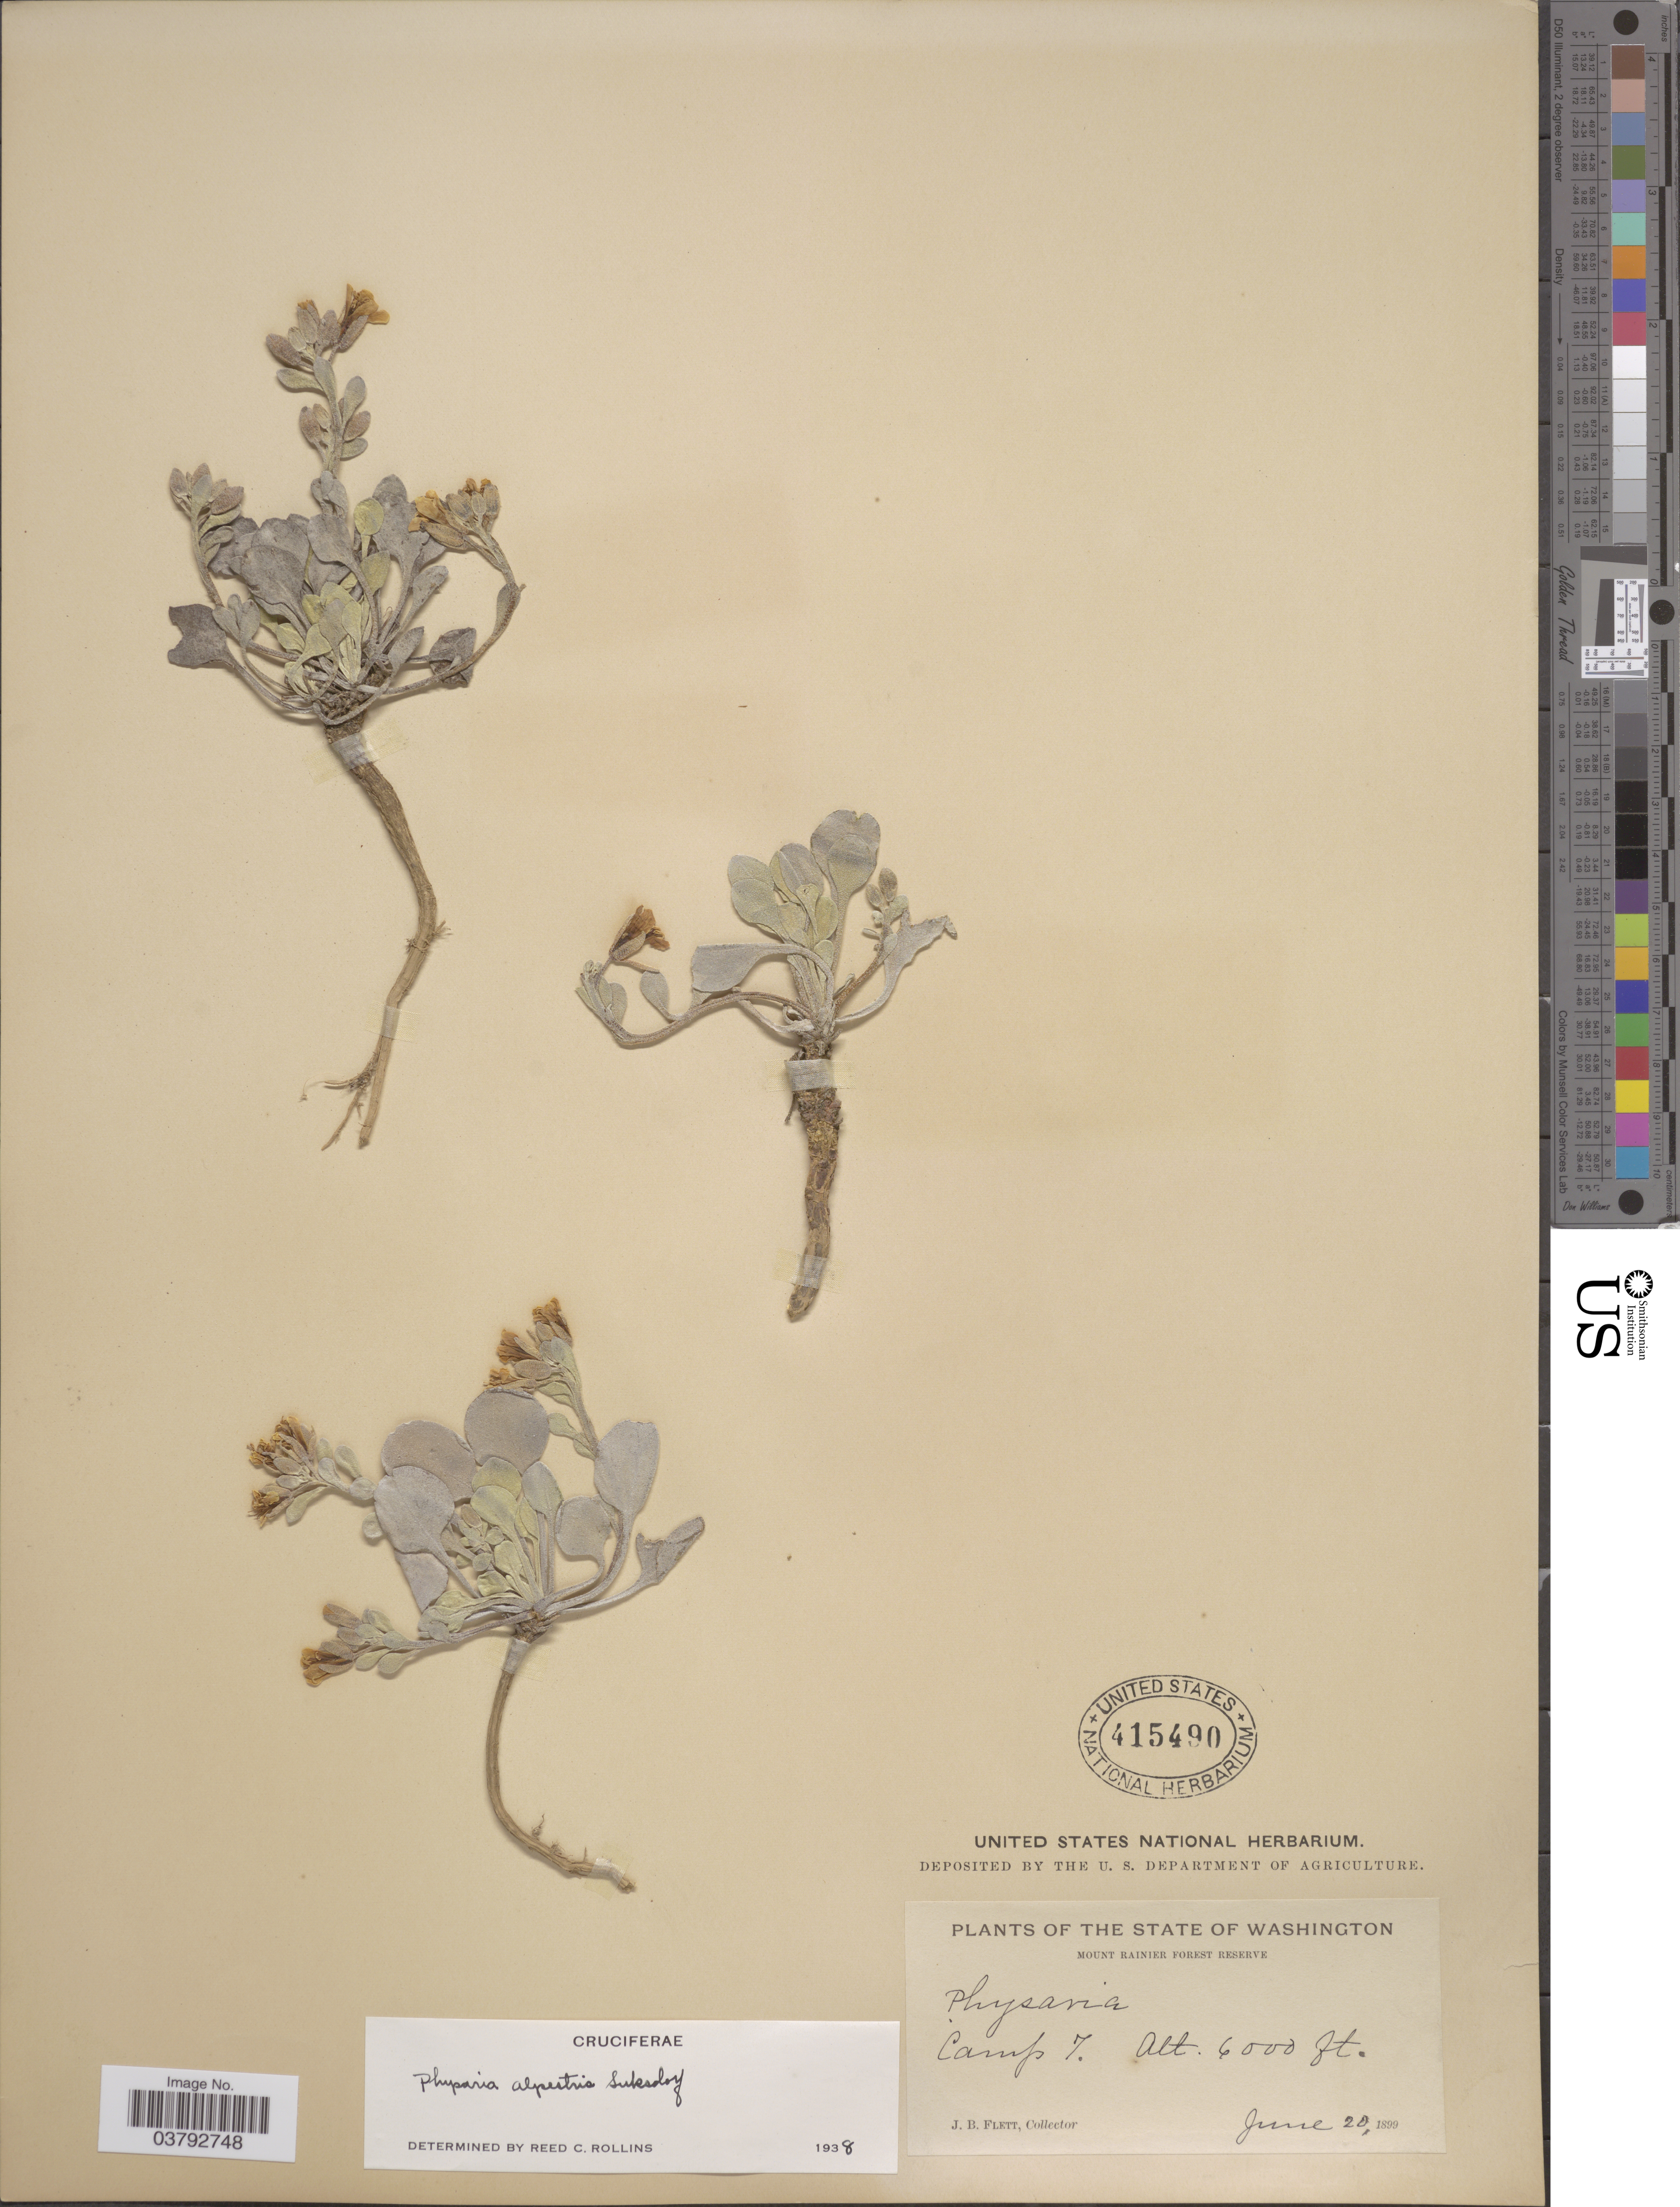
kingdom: Plantae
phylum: Tracheophyta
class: Magnoliopsida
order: Brassicales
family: Brassicaceae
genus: Physaria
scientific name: Physaria alpestris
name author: Suksd.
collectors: J. Flett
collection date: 1899-06-20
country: United States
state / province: Washington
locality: Mount Rainier Forest Reserve. Camp 7.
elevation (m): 1829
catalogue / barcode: US 415490